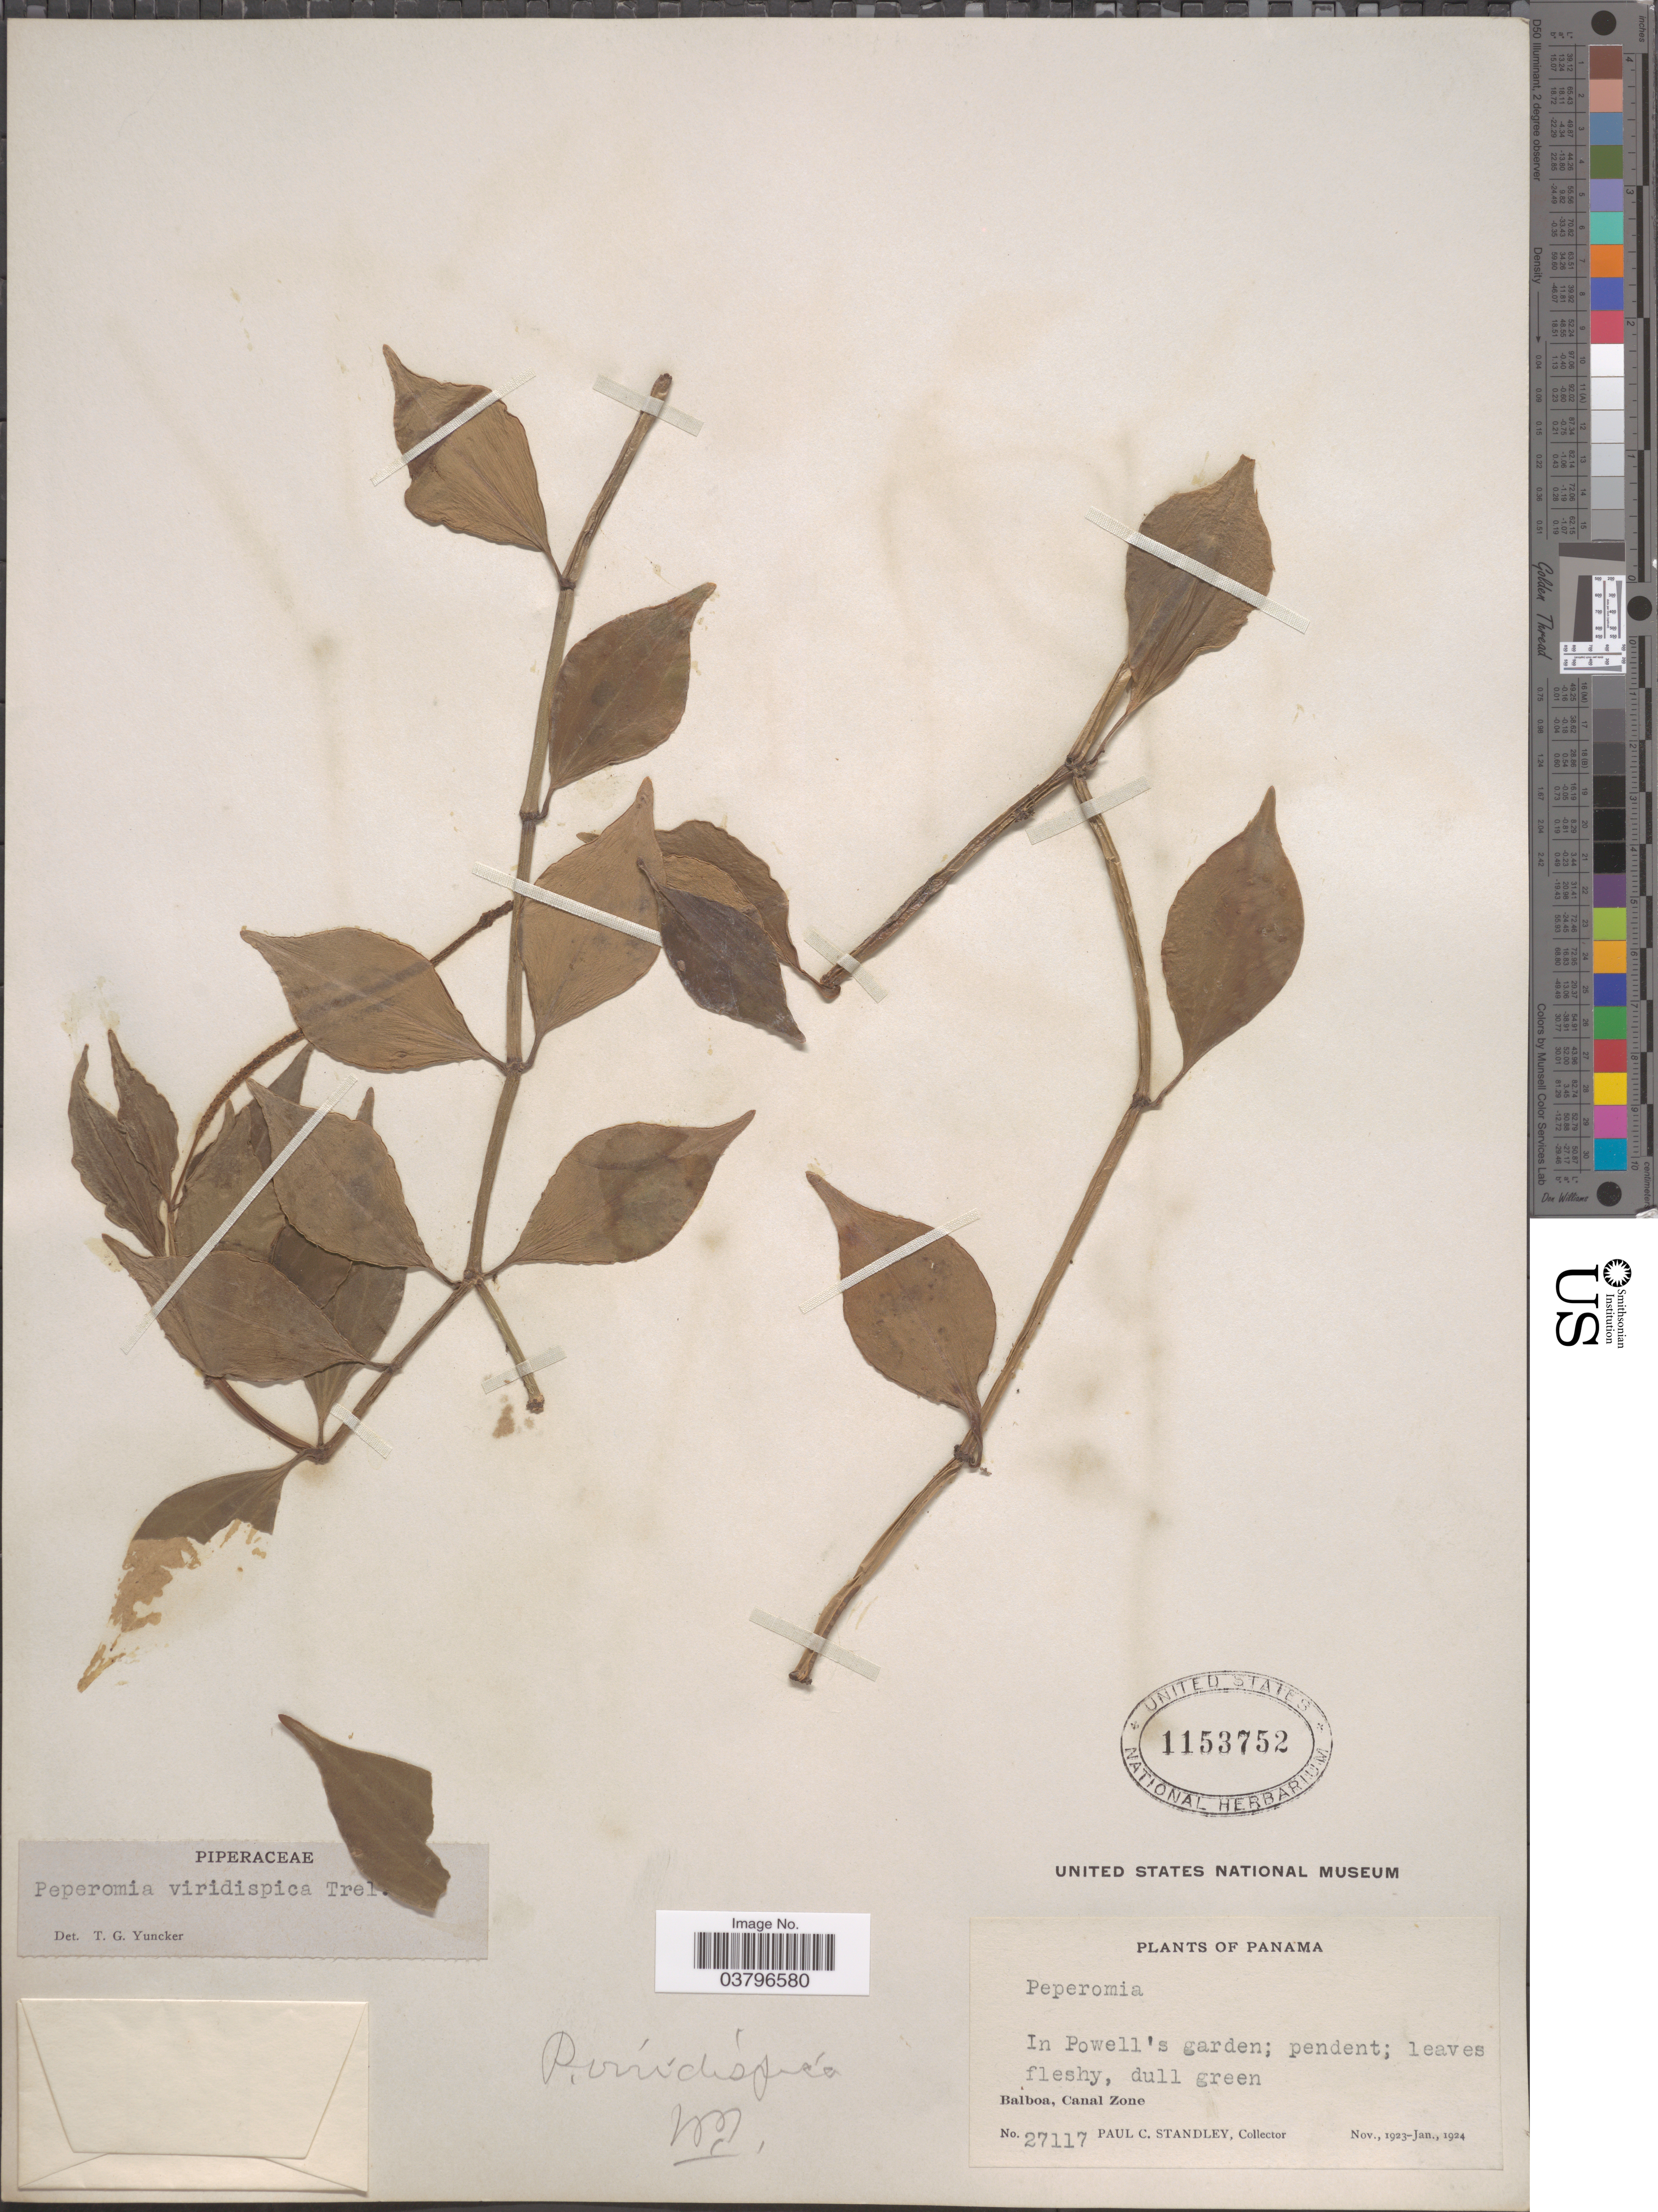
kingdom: Plantae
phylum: Tracheophyta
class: Magnoliopsida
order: Piperales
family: Piperaceae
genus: Peperomia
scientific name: Peperomia angustata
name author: Kunth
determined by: Jiménez, José Estaban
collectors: P. C. Standley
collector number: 27117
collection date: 1923-11/1924-01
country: Panama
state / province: Colón / Panamá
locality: In Powell's garden. Balboa, Canal Zone.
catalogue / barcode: US 1153752